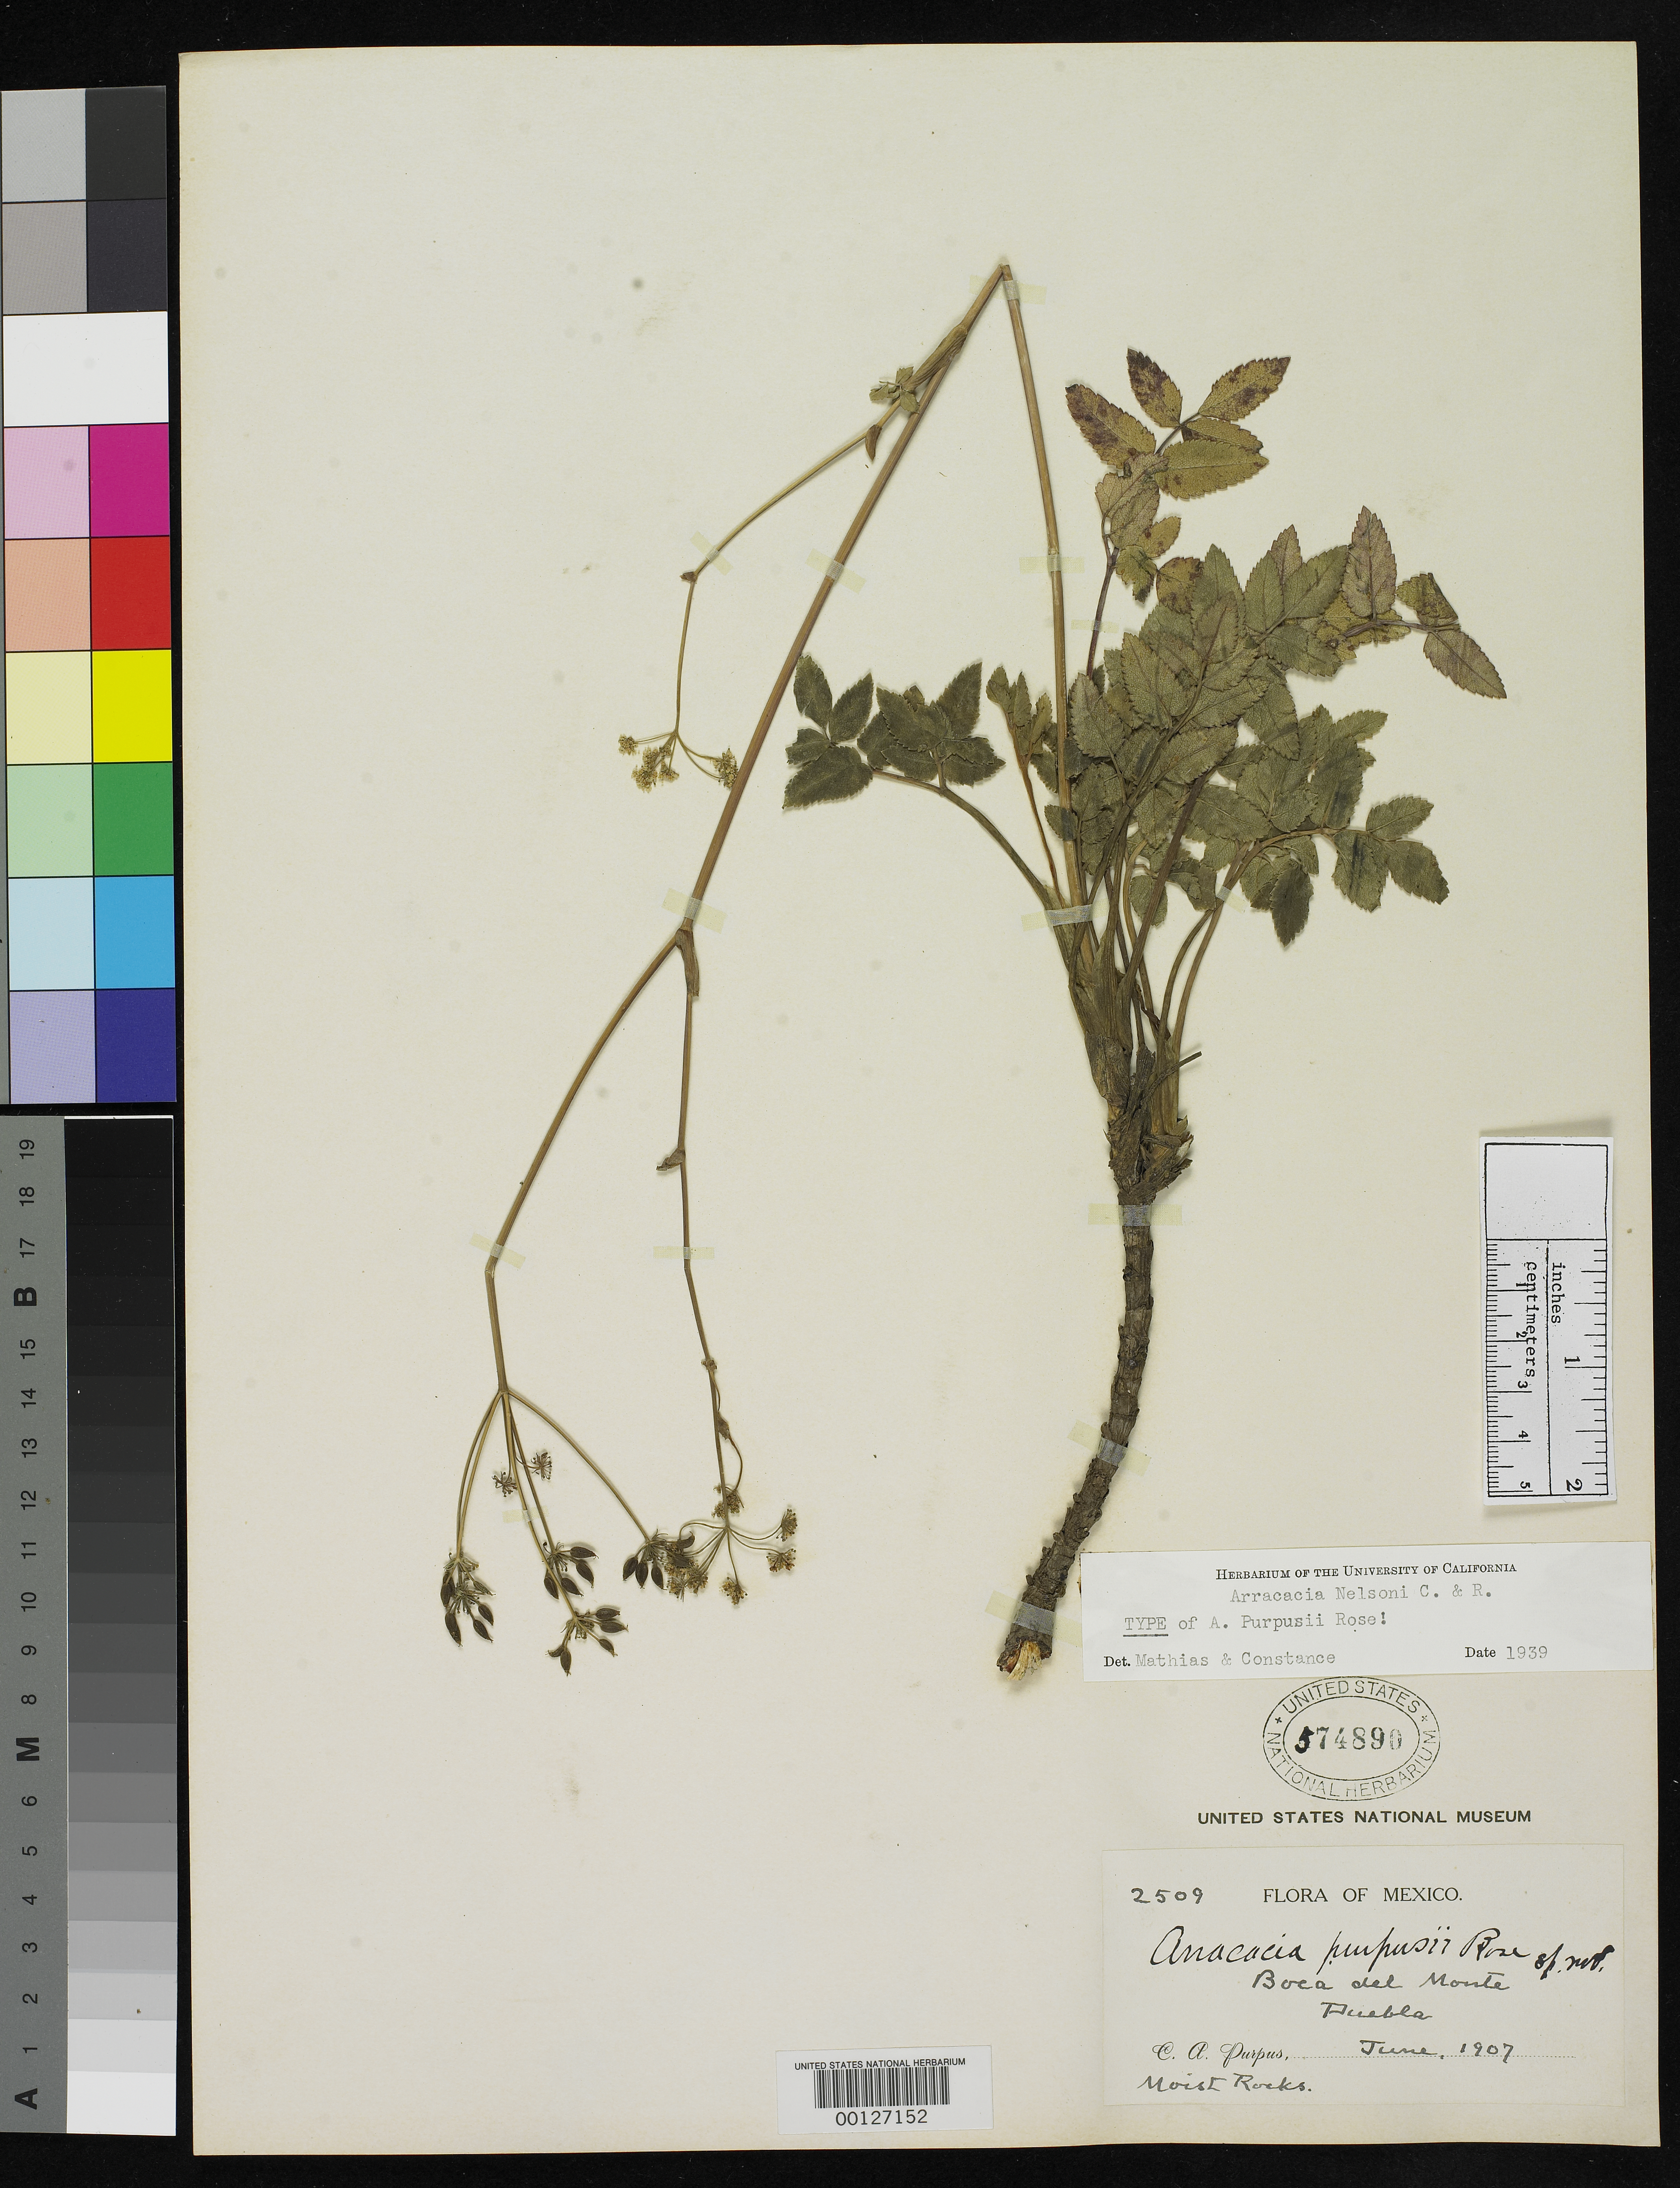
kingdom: Plantae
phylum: Tracheophyta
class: Magnoliopsida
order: Apiales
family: Apiaceae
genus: Arracacia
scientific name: Arracacia purpusii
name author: Rose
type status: Holotype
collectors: C. A. Purpus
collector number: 2509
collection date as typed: Jun 1907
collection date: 1907-06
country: Mexico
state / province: Puebla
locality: Boca del Monte.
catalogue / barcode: US 574890